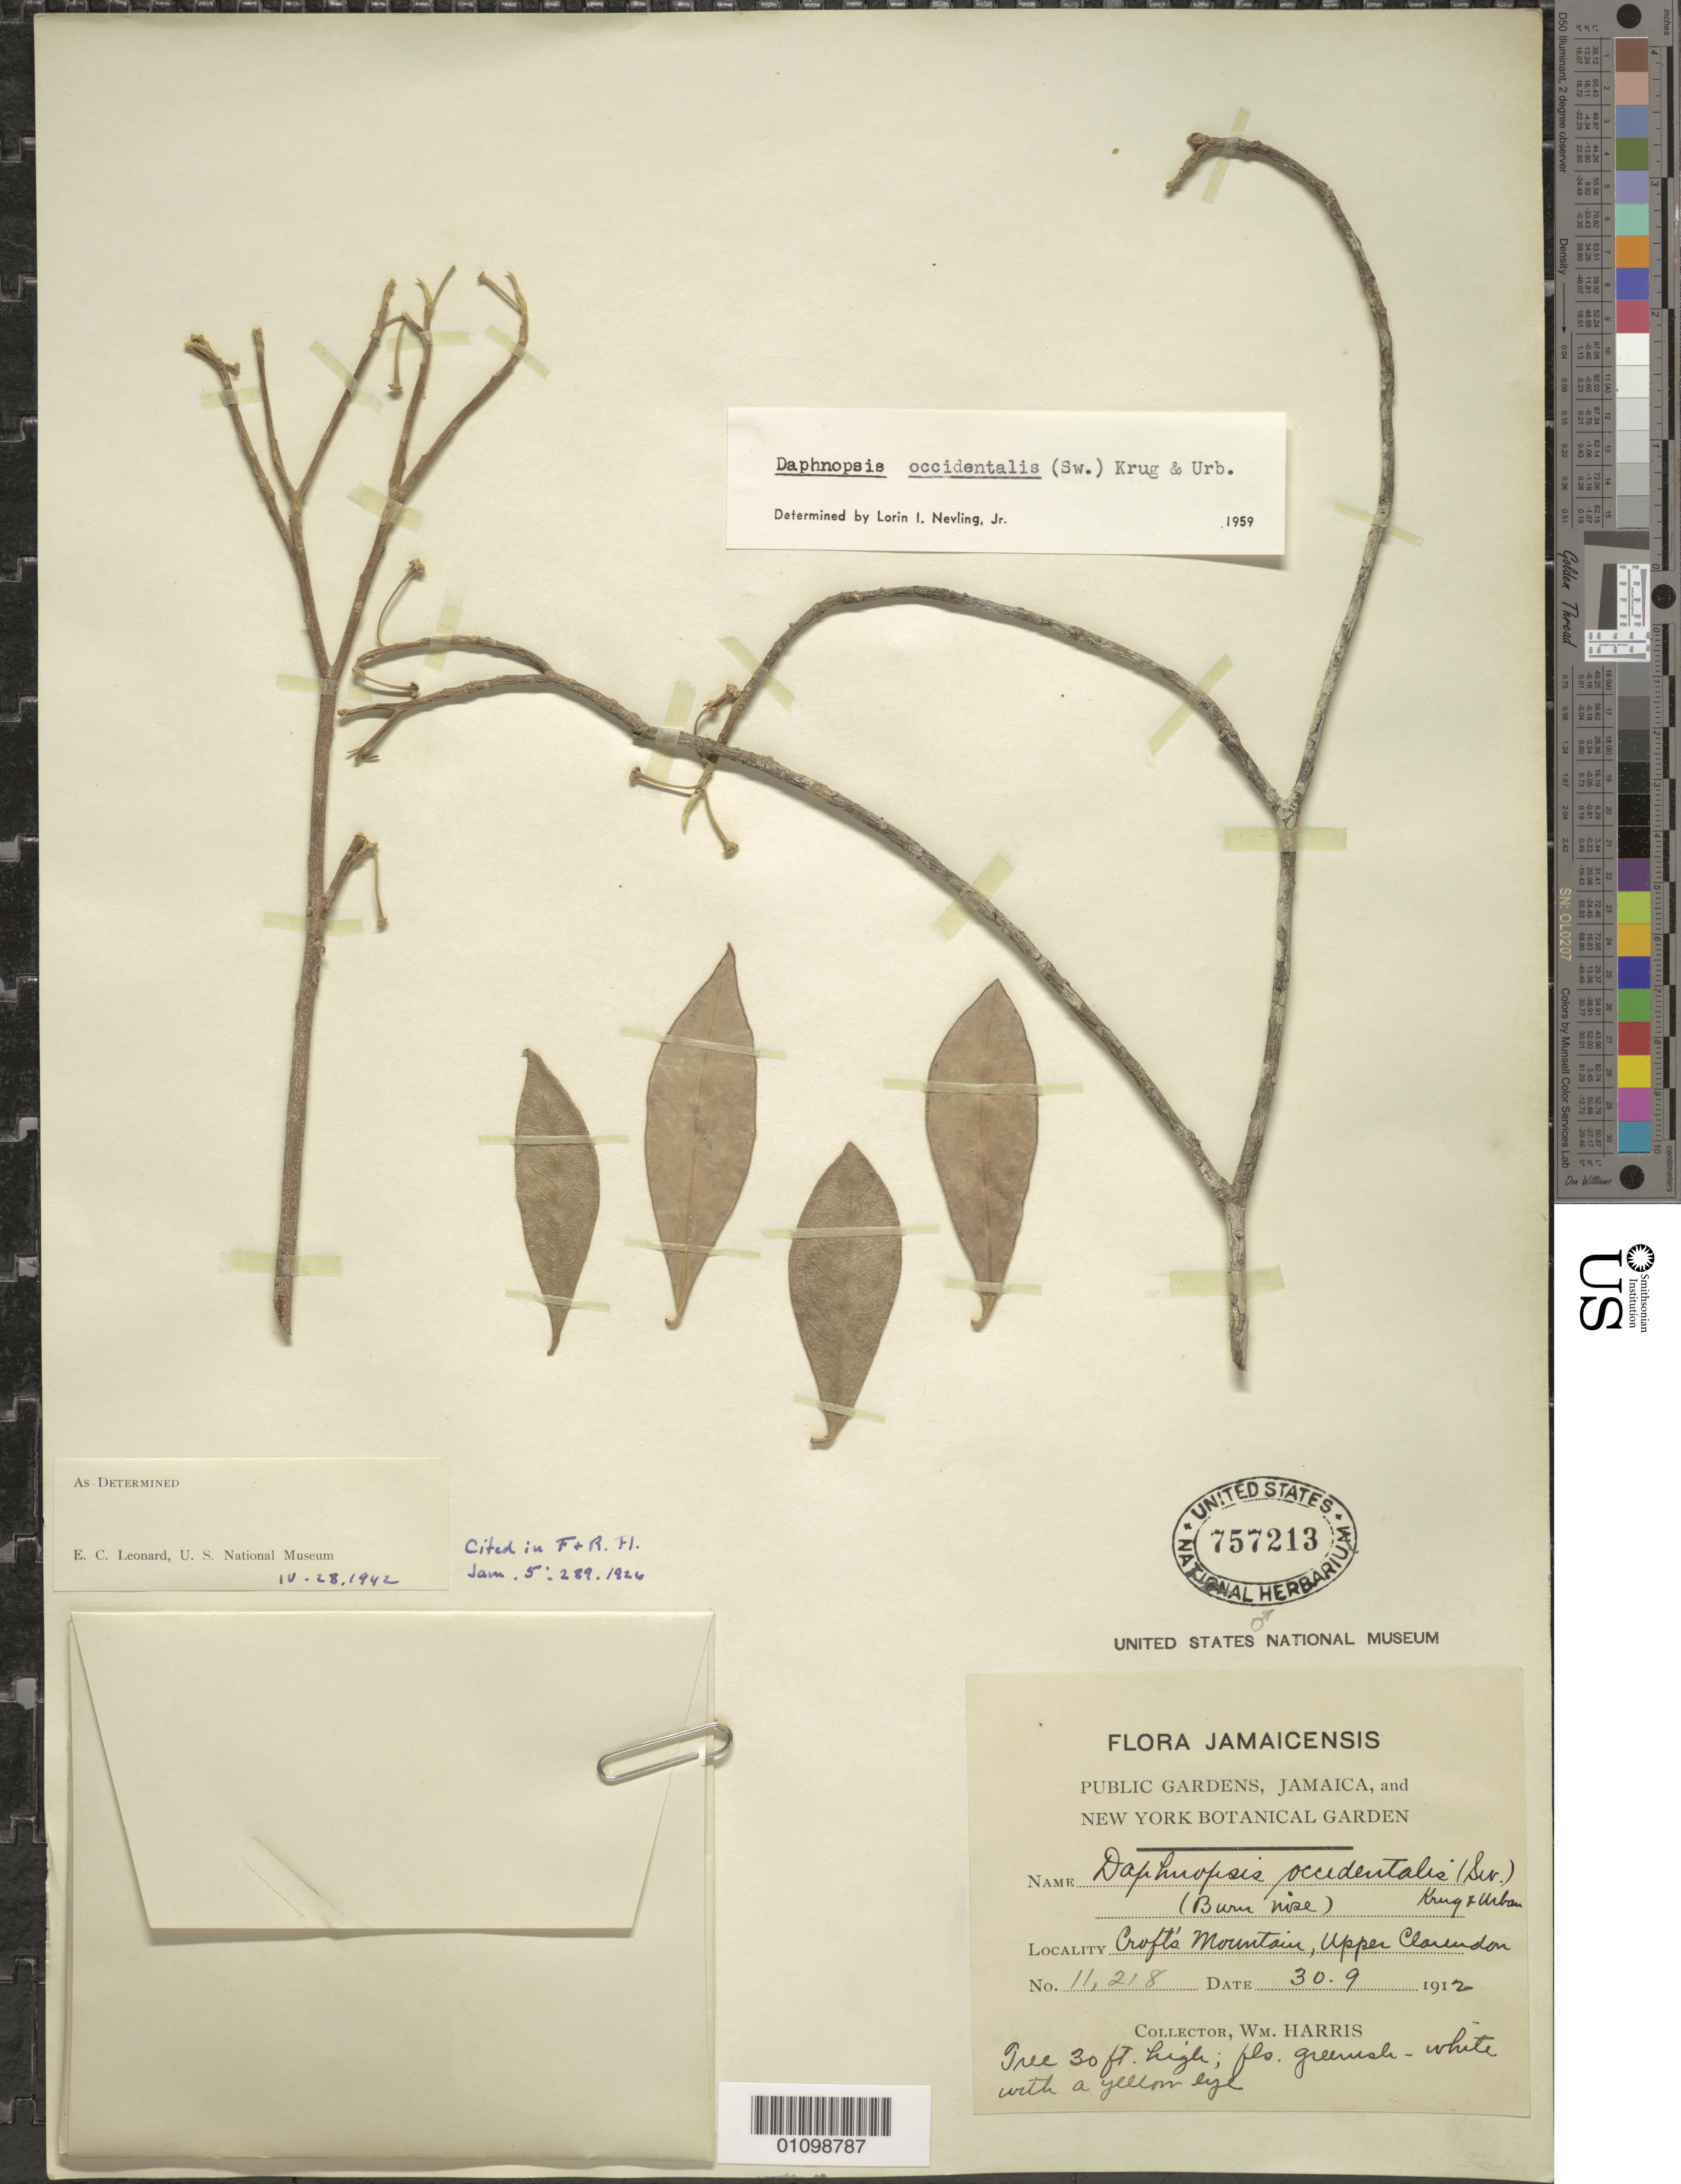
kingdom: Plantae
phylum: Tracheophyta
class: Magnoliopsida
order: Malvales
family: Thymelaeaceae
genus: Daphnopsis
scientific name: Daphnopsis occidentalis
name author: (Sw.) Krug & Urb.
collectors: W. Harris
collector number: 11218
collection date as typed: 30 Sep 1912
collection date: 1912-09-30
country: Jamaica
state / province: Clarendon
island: Jamaica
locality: Craft's Mountain, Upper Clarendon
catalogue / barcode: US 757213